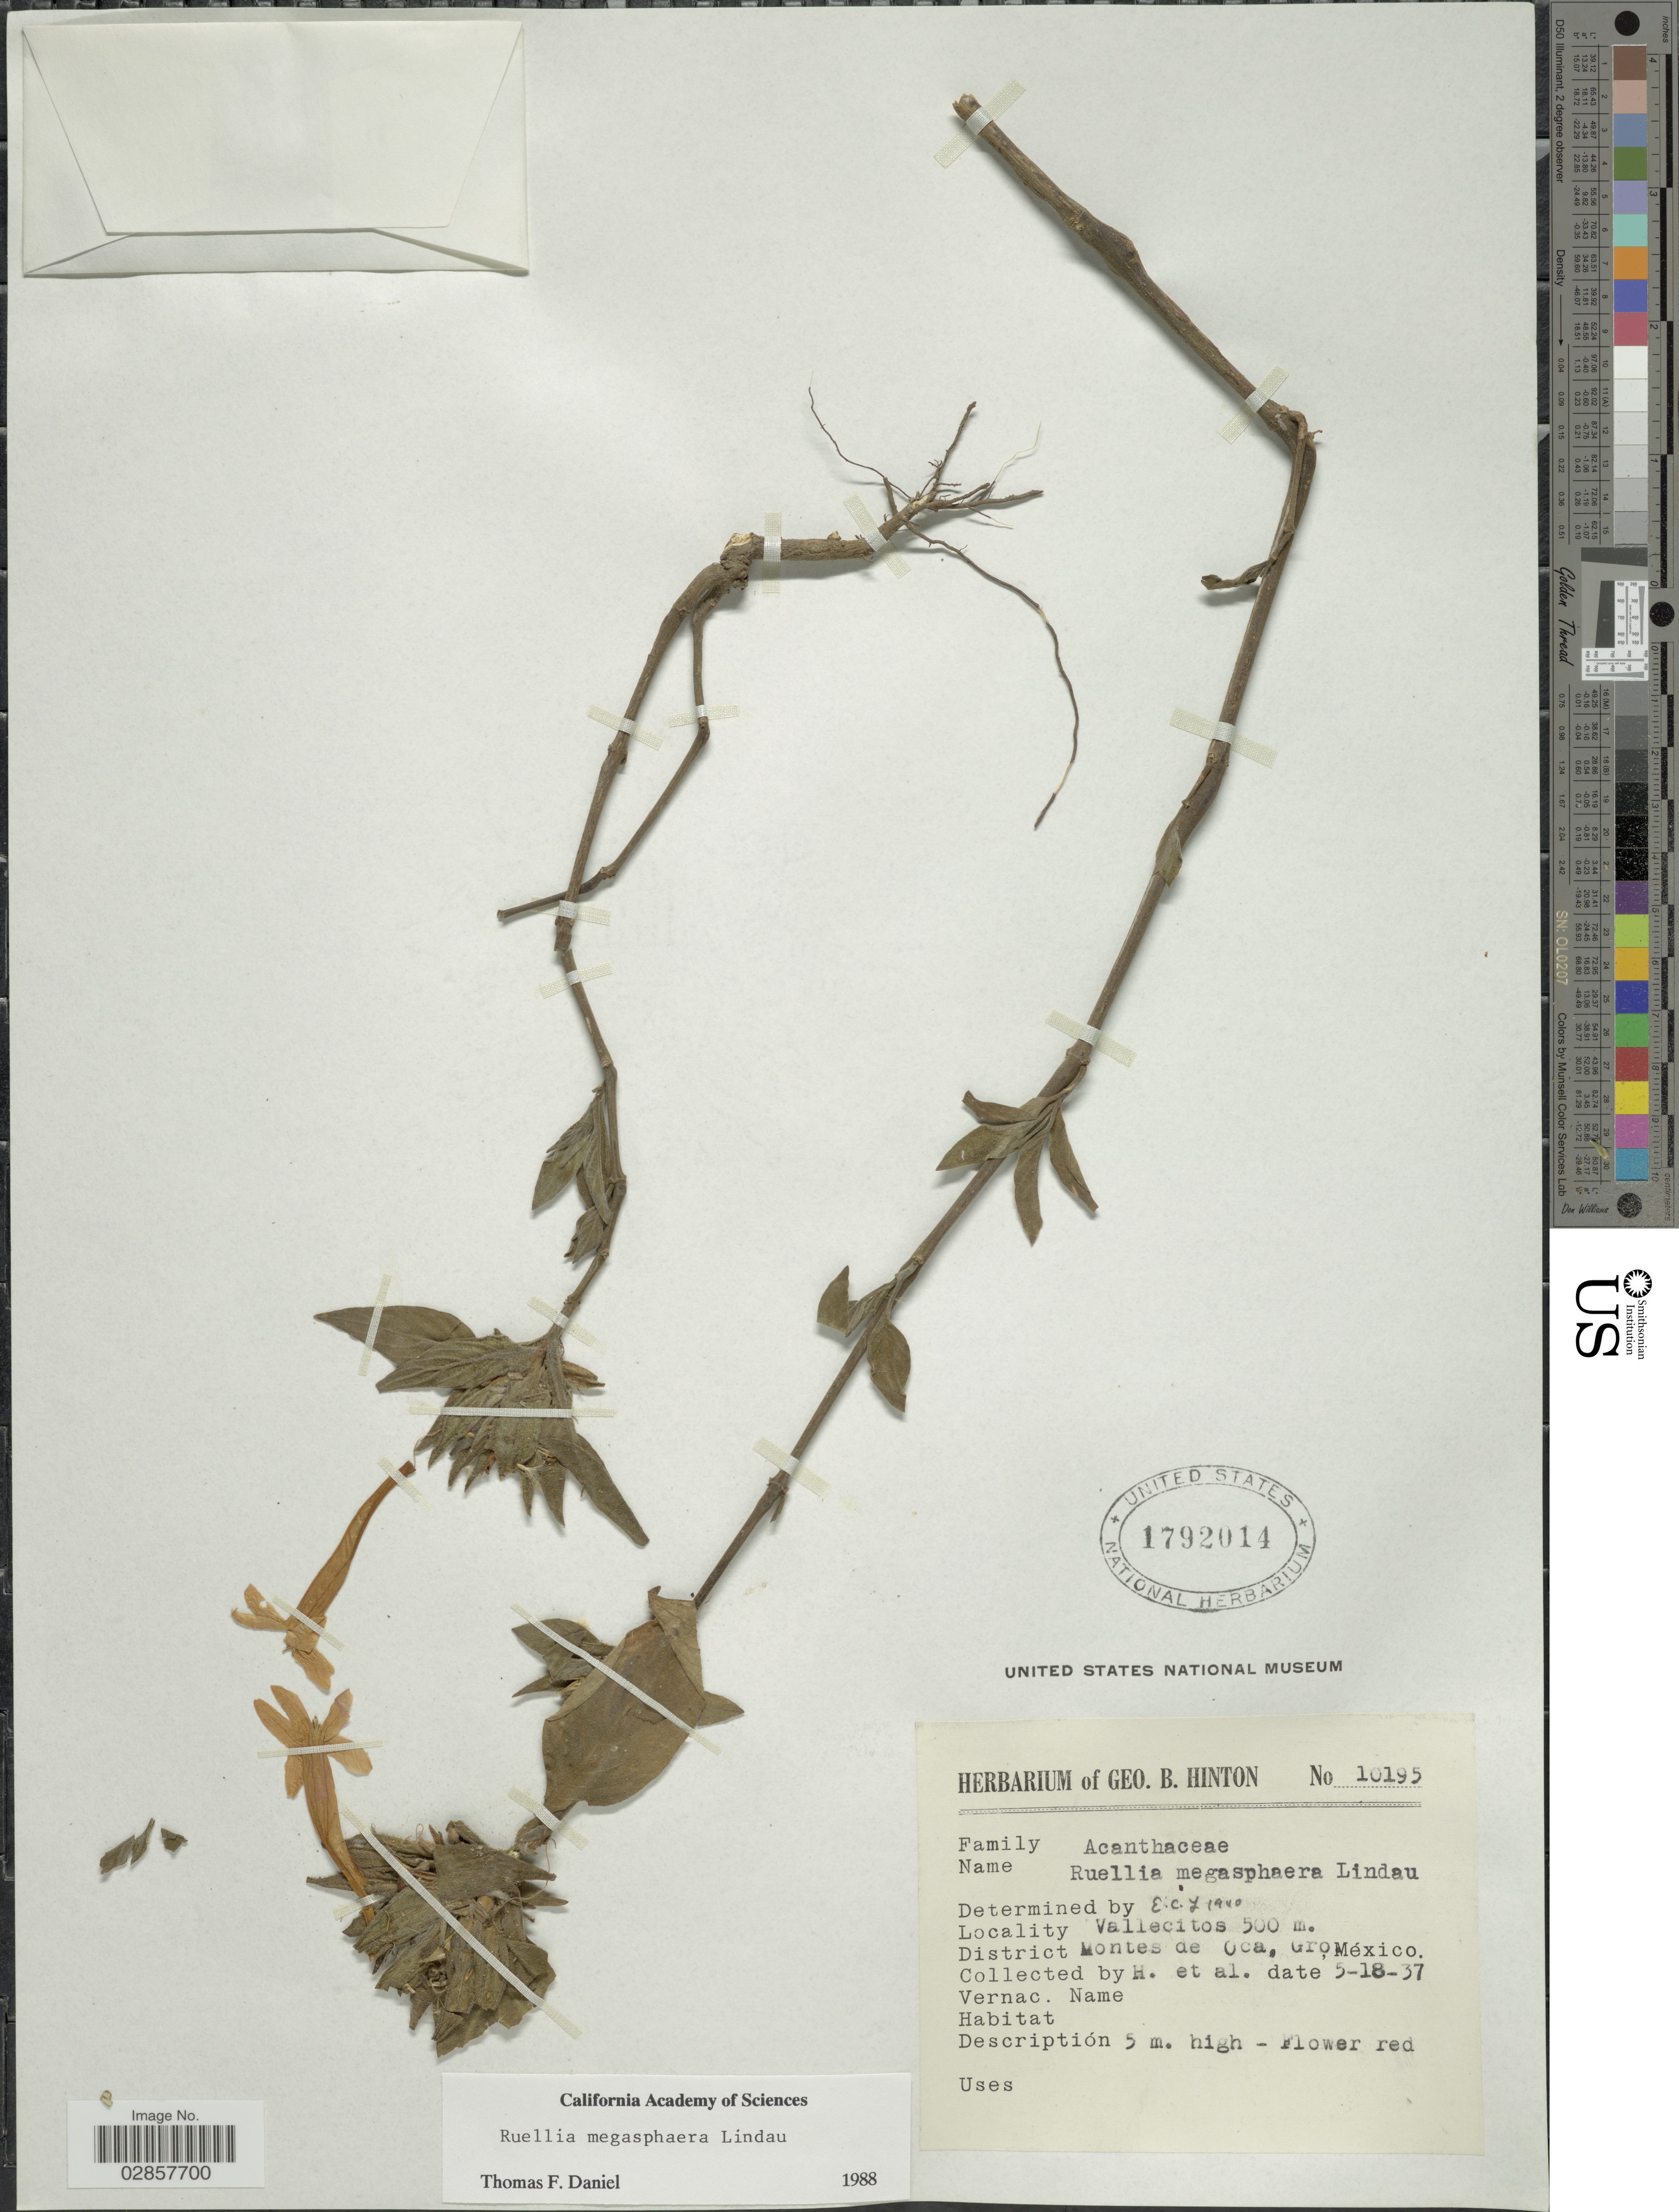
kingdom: Plantae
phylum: Tracheophyta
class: Magnoliopsida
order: Lamiales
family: Acanthaceae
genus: Ruellia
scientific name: Ruellia megasphaera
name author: Lindau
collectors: G. B. Hinton & et al.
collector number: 10195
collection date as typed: Transcribed d/m/y: 18/5/37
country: Mexico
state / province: Guerrero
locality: Vallecitos, District Montes de Oca, Gro.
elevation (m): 500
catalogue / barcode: US 1792014